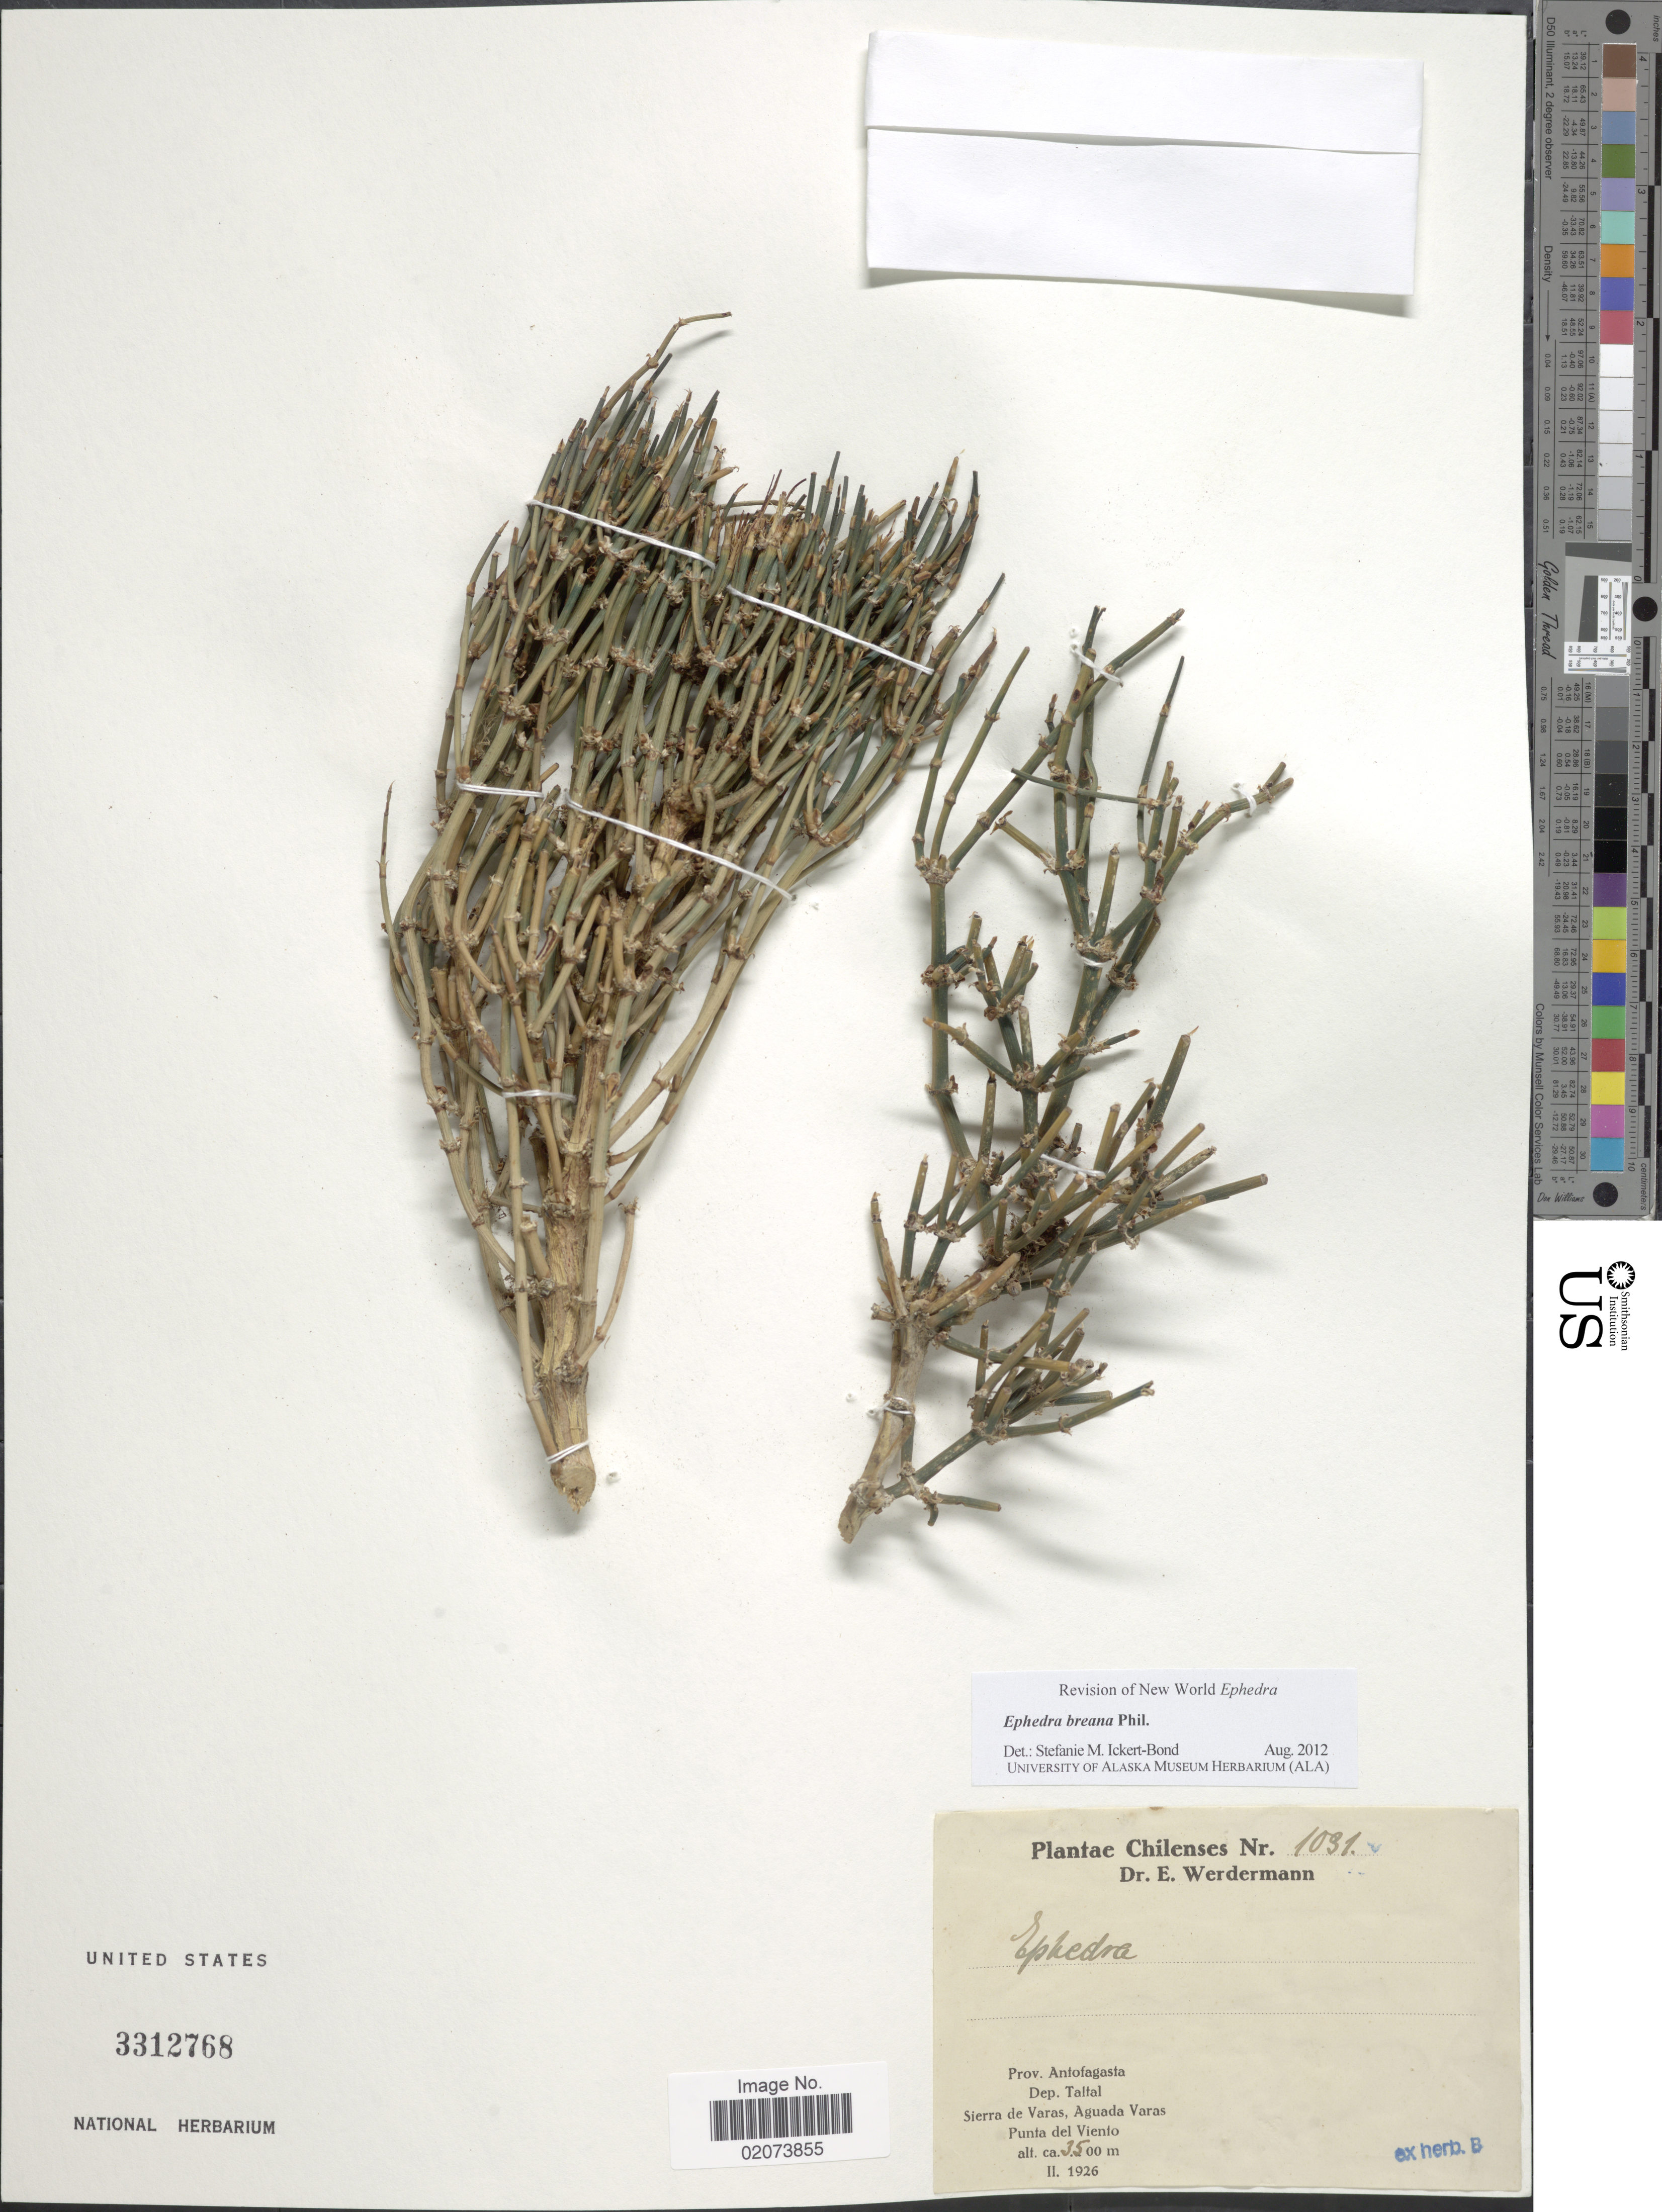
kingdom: Plantae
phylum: Tracheophyta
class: Gnetopsida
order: Ephedrales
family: Ephedraceae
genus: Ephedra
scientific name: Ephedra breana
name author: Phil.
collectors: E. Werdermann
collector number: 1031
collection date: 1926-02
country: Chile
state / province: Antofagasta (II)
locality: Dep. Taltal, Sierra de Varas, Aguada Varas, Punta del Viento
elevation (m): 3500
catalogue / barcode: US 3312768